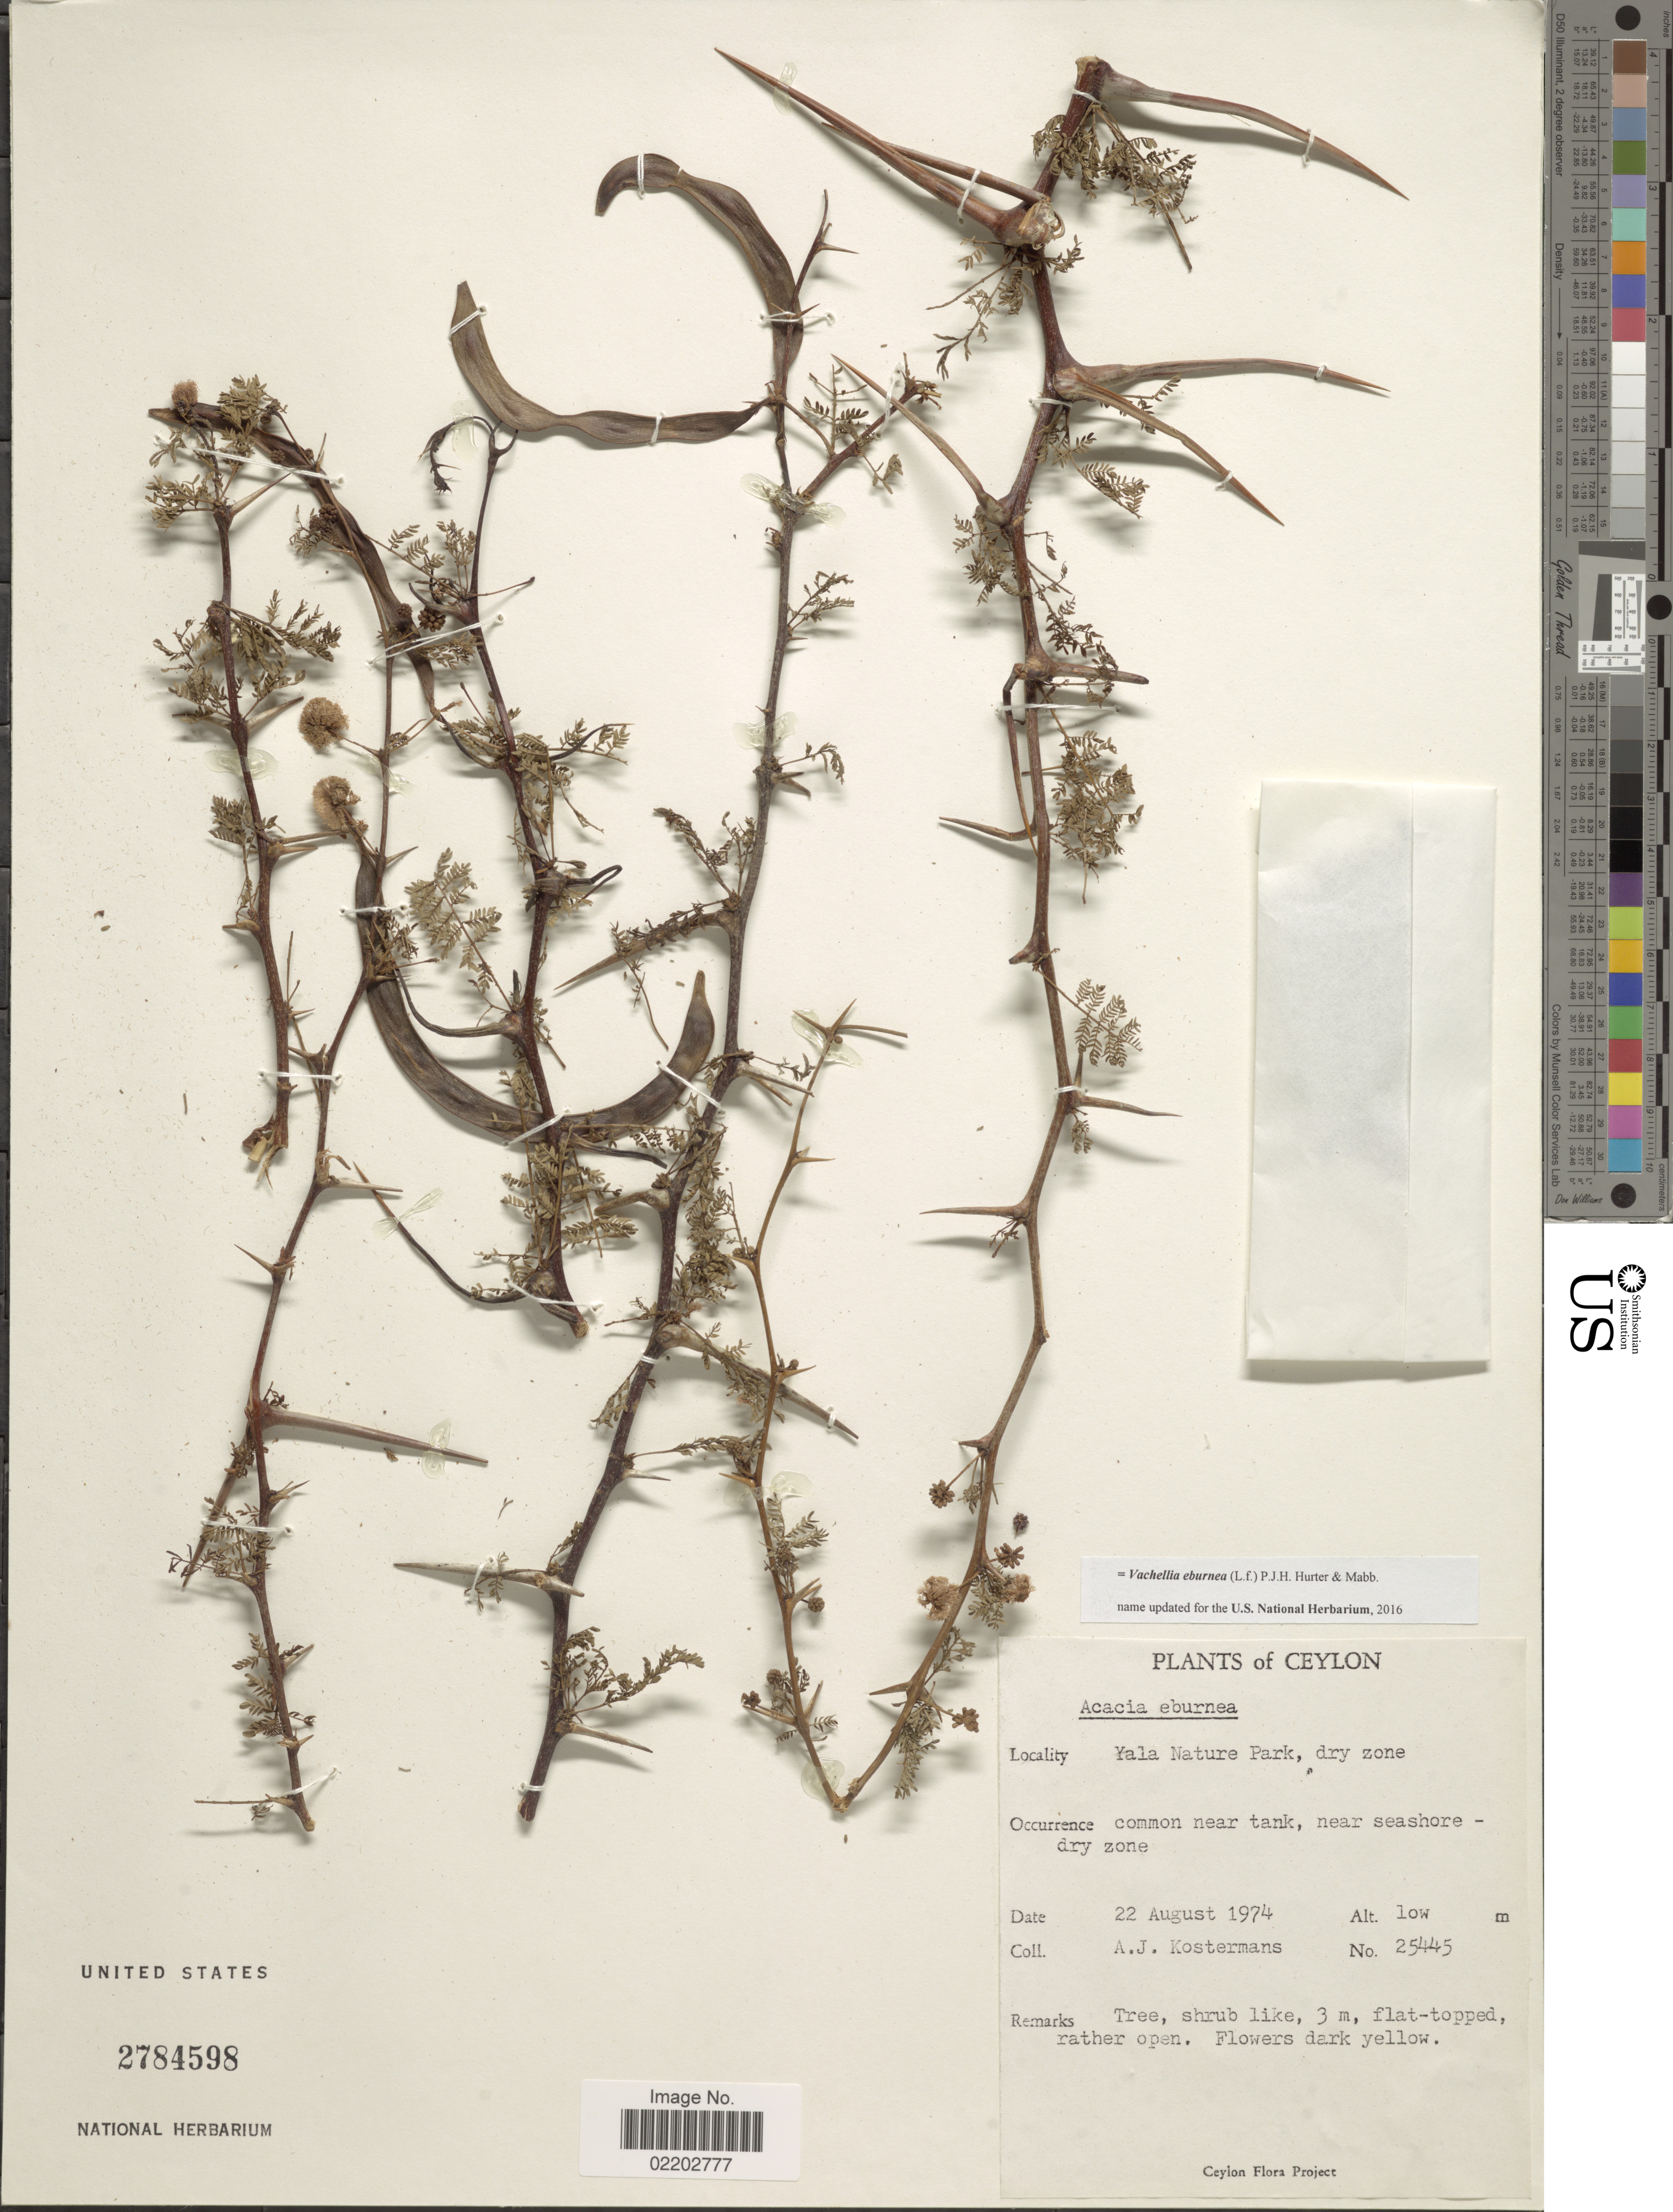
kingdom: Plantae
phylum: Tracheophyta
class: Magnoliopsida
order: Fabales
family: Fabaceae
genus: Vachellia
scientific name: Vachellia eburnea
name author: (L. f.) P.J.H. Hurter & Mabb.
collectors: A. J. G. Kostermans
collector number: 25445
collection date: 1974-08-22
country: Sri Lanka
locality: Ceylon, Yala Nature Park, dry zone, common near tank, near seashore- dry zone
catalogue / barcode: US 2784598